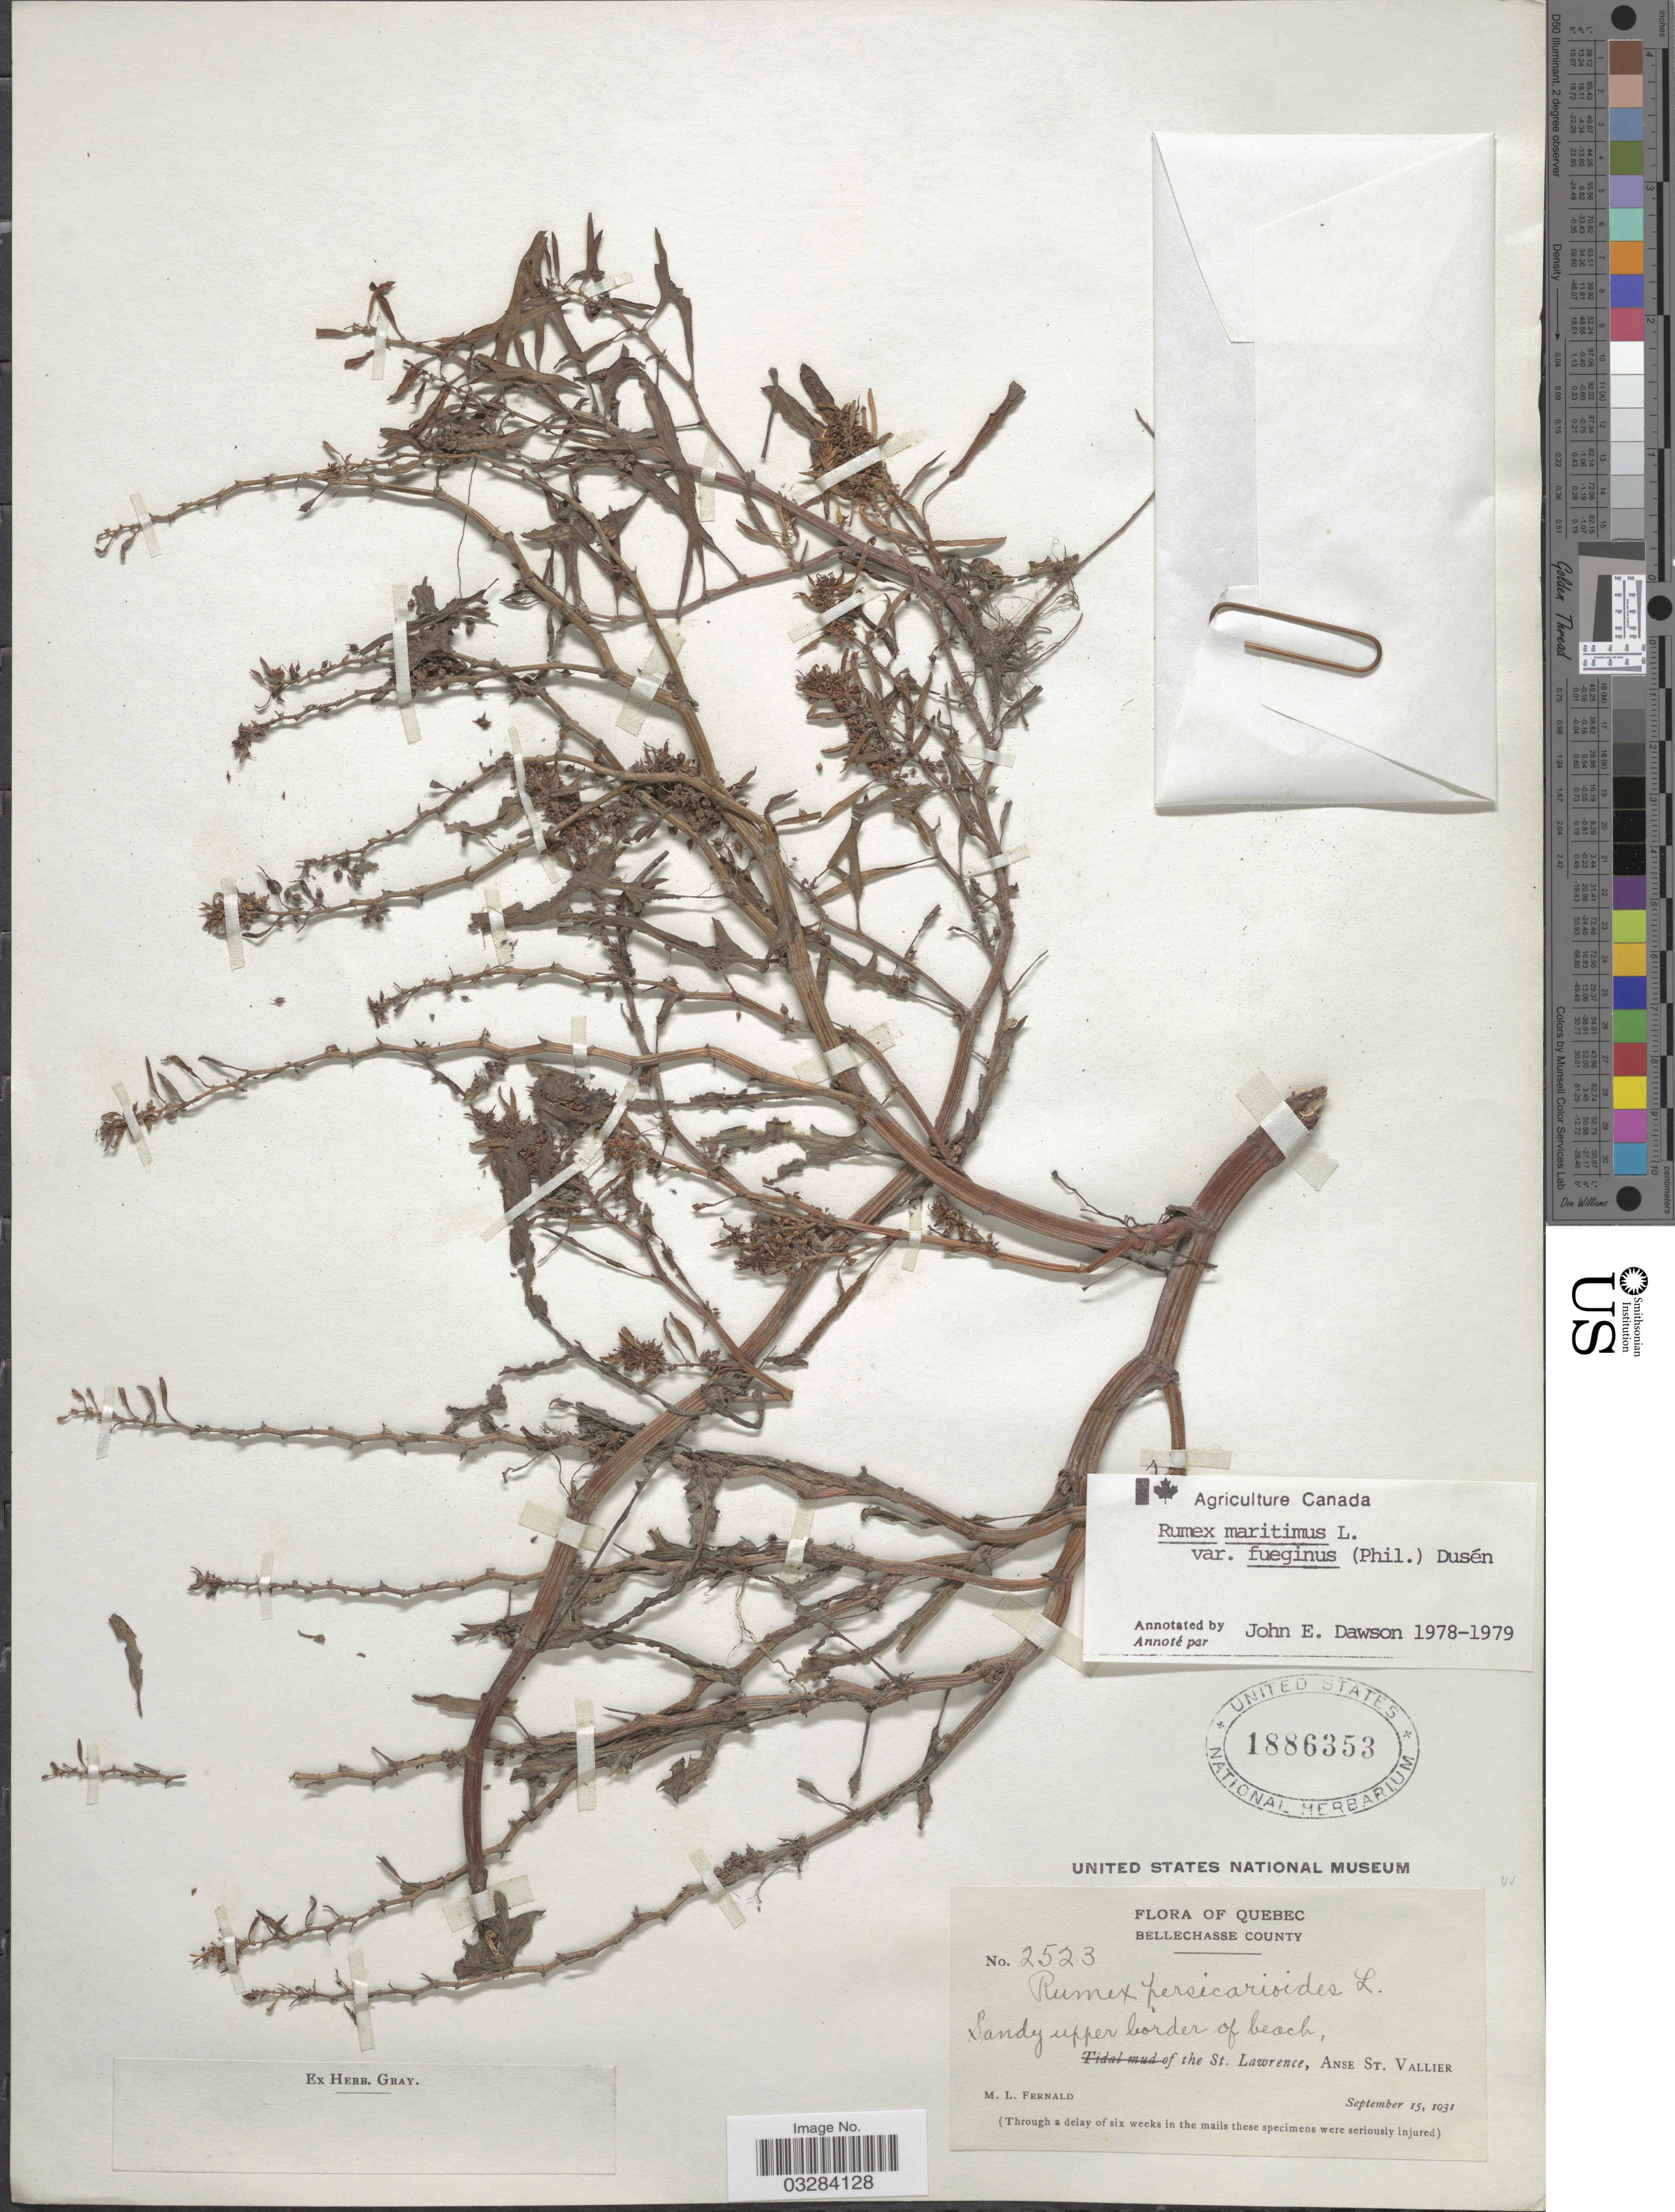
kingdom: Plantae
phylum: Tracheophyta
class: Magnoliopsida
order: Caryophyllales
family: Polygonaceae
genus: Rumex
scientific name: Rumex maritimus var. fueginus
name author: (Phil.) Dusén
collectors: M. L. Fernald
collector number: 2523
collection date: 1931-09-15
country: Canada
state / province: Quebec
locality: Bellehasse County. Upper border of beach of the St. Lawrence, Anse St. Vallier.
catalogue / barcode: US 1886353